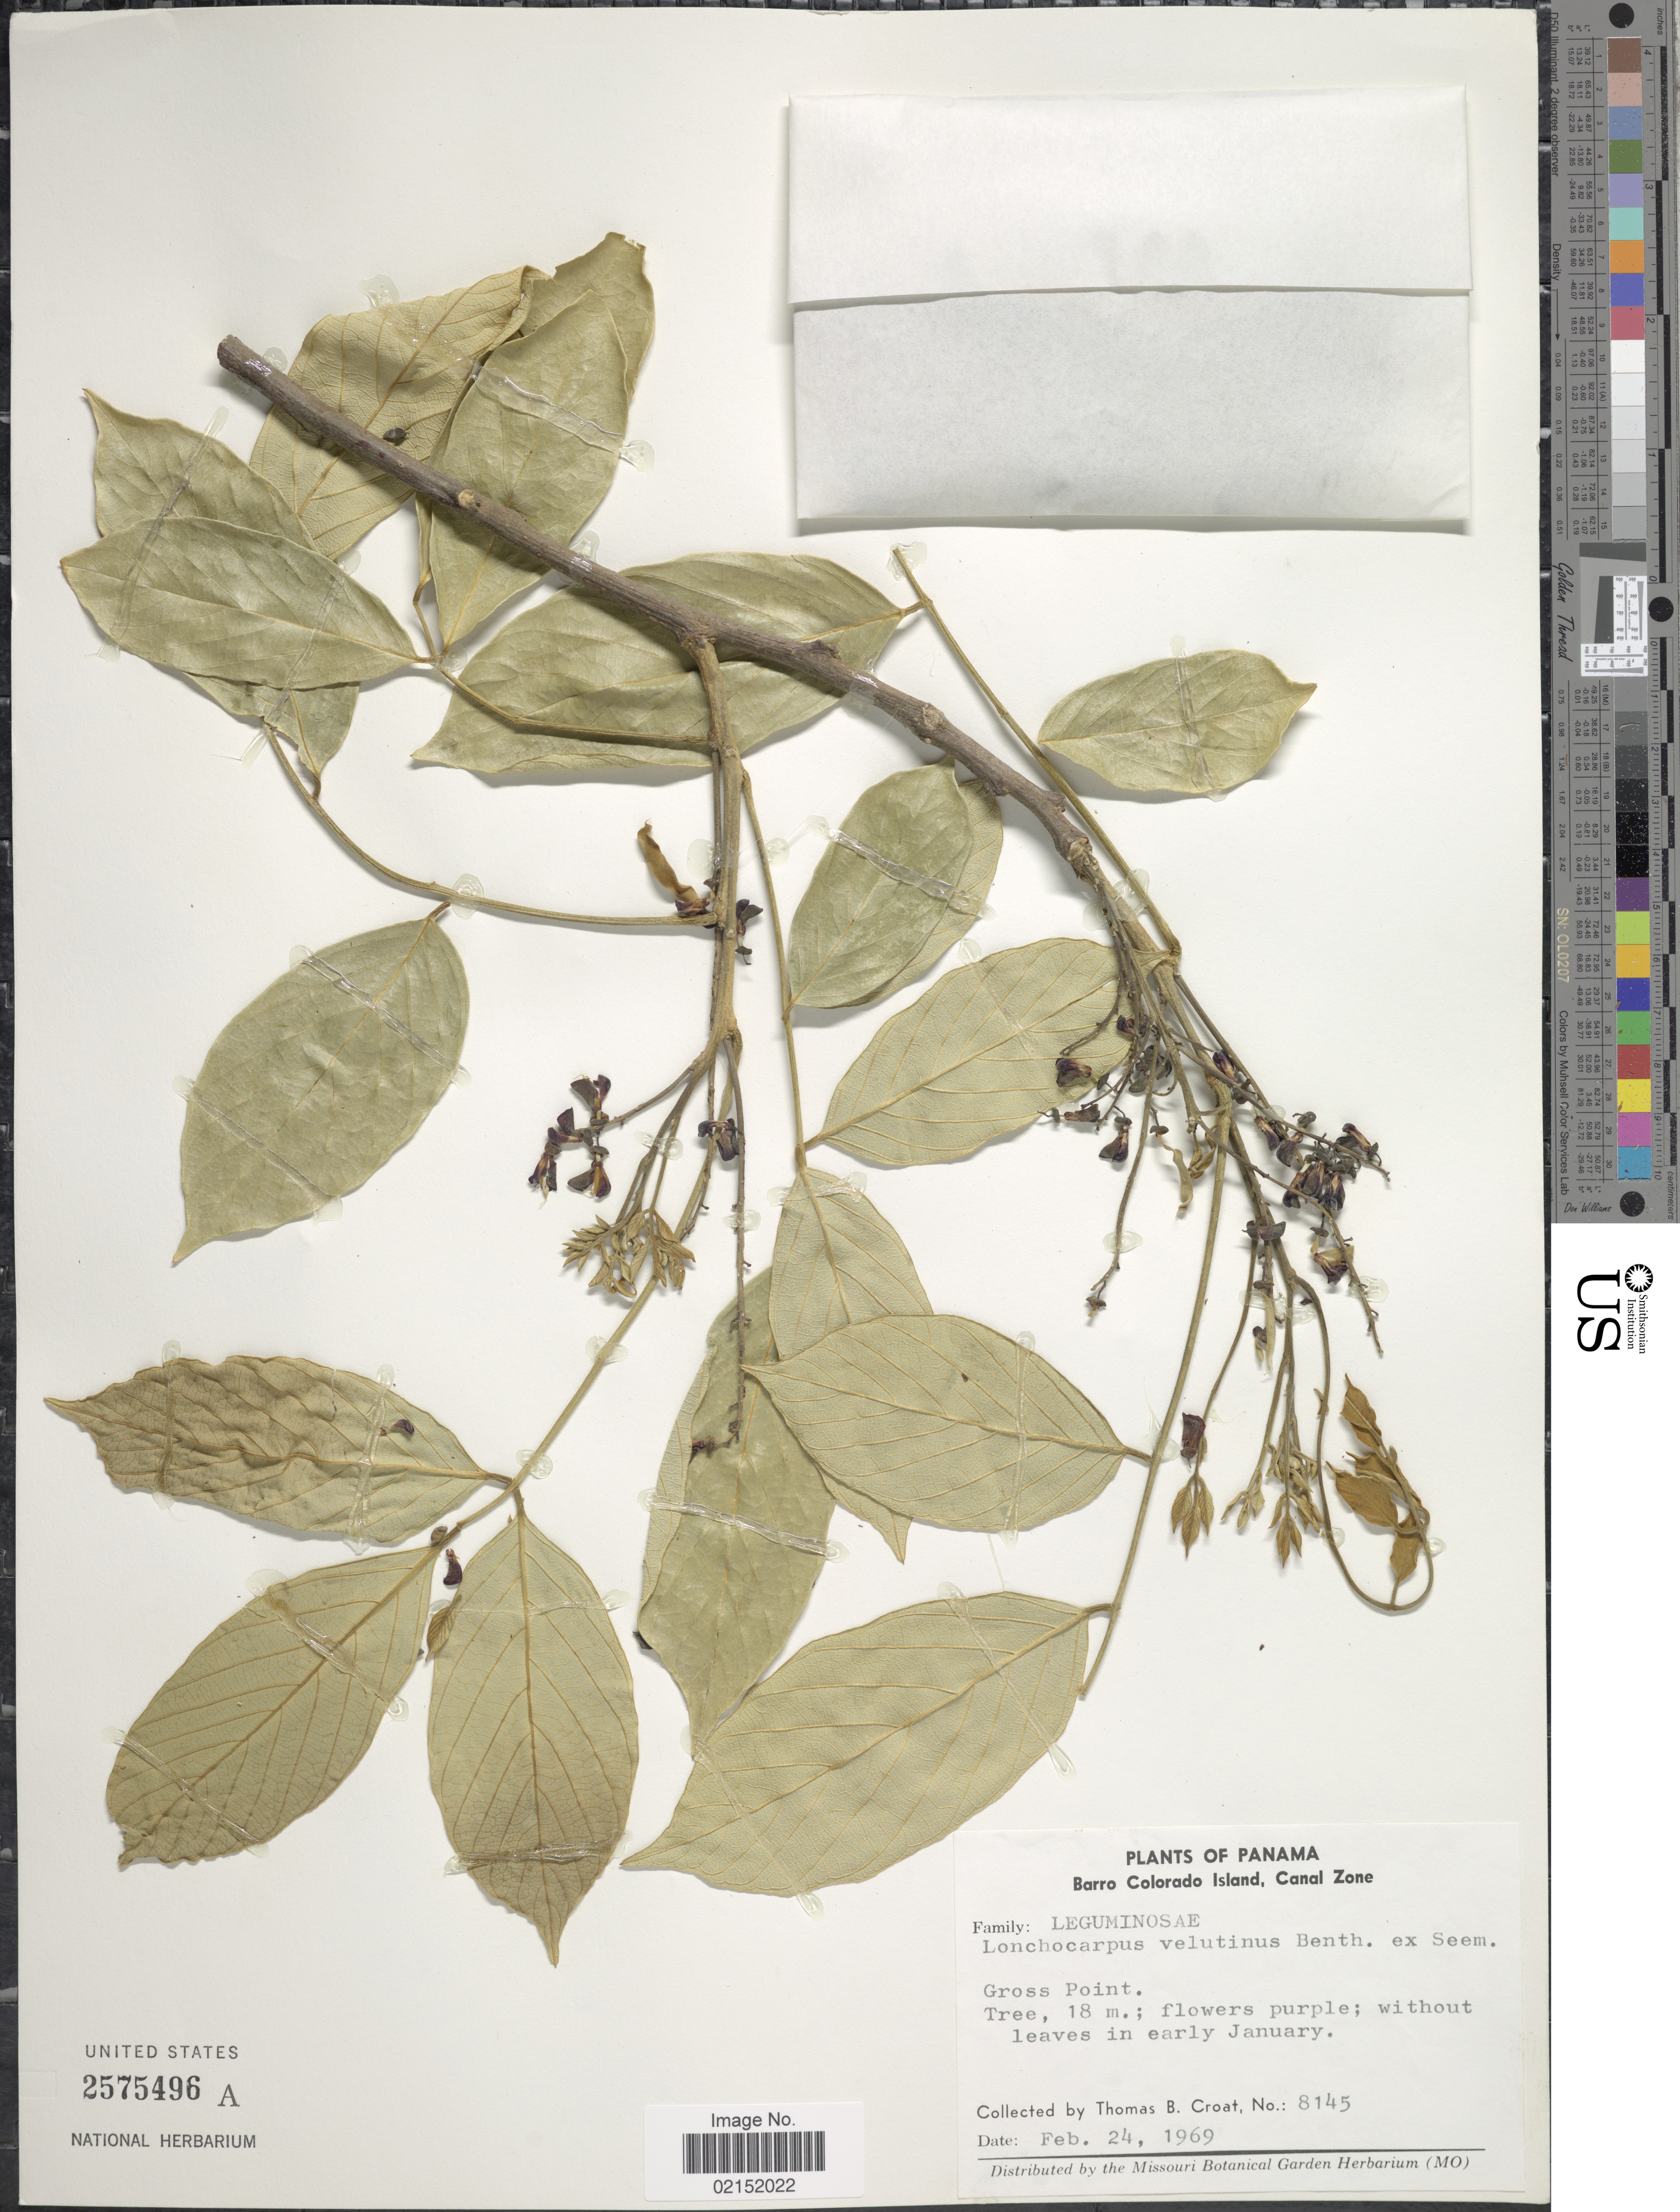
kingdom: Plantae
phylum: Tracheophyta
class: Magnoliopsida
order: Fabales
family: Fabaceae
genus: Lonchocarpus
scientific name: Lonchocarpus velutinus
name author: Benth. ex Seem.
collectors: T. B. Croat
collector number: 8145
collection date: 1969-02-24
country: Panama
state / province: Panamá Oeste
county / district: Canal Zone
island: Barro Colorado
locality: Barro Colorado Island, Canal Zone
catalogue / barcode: US 2575496A